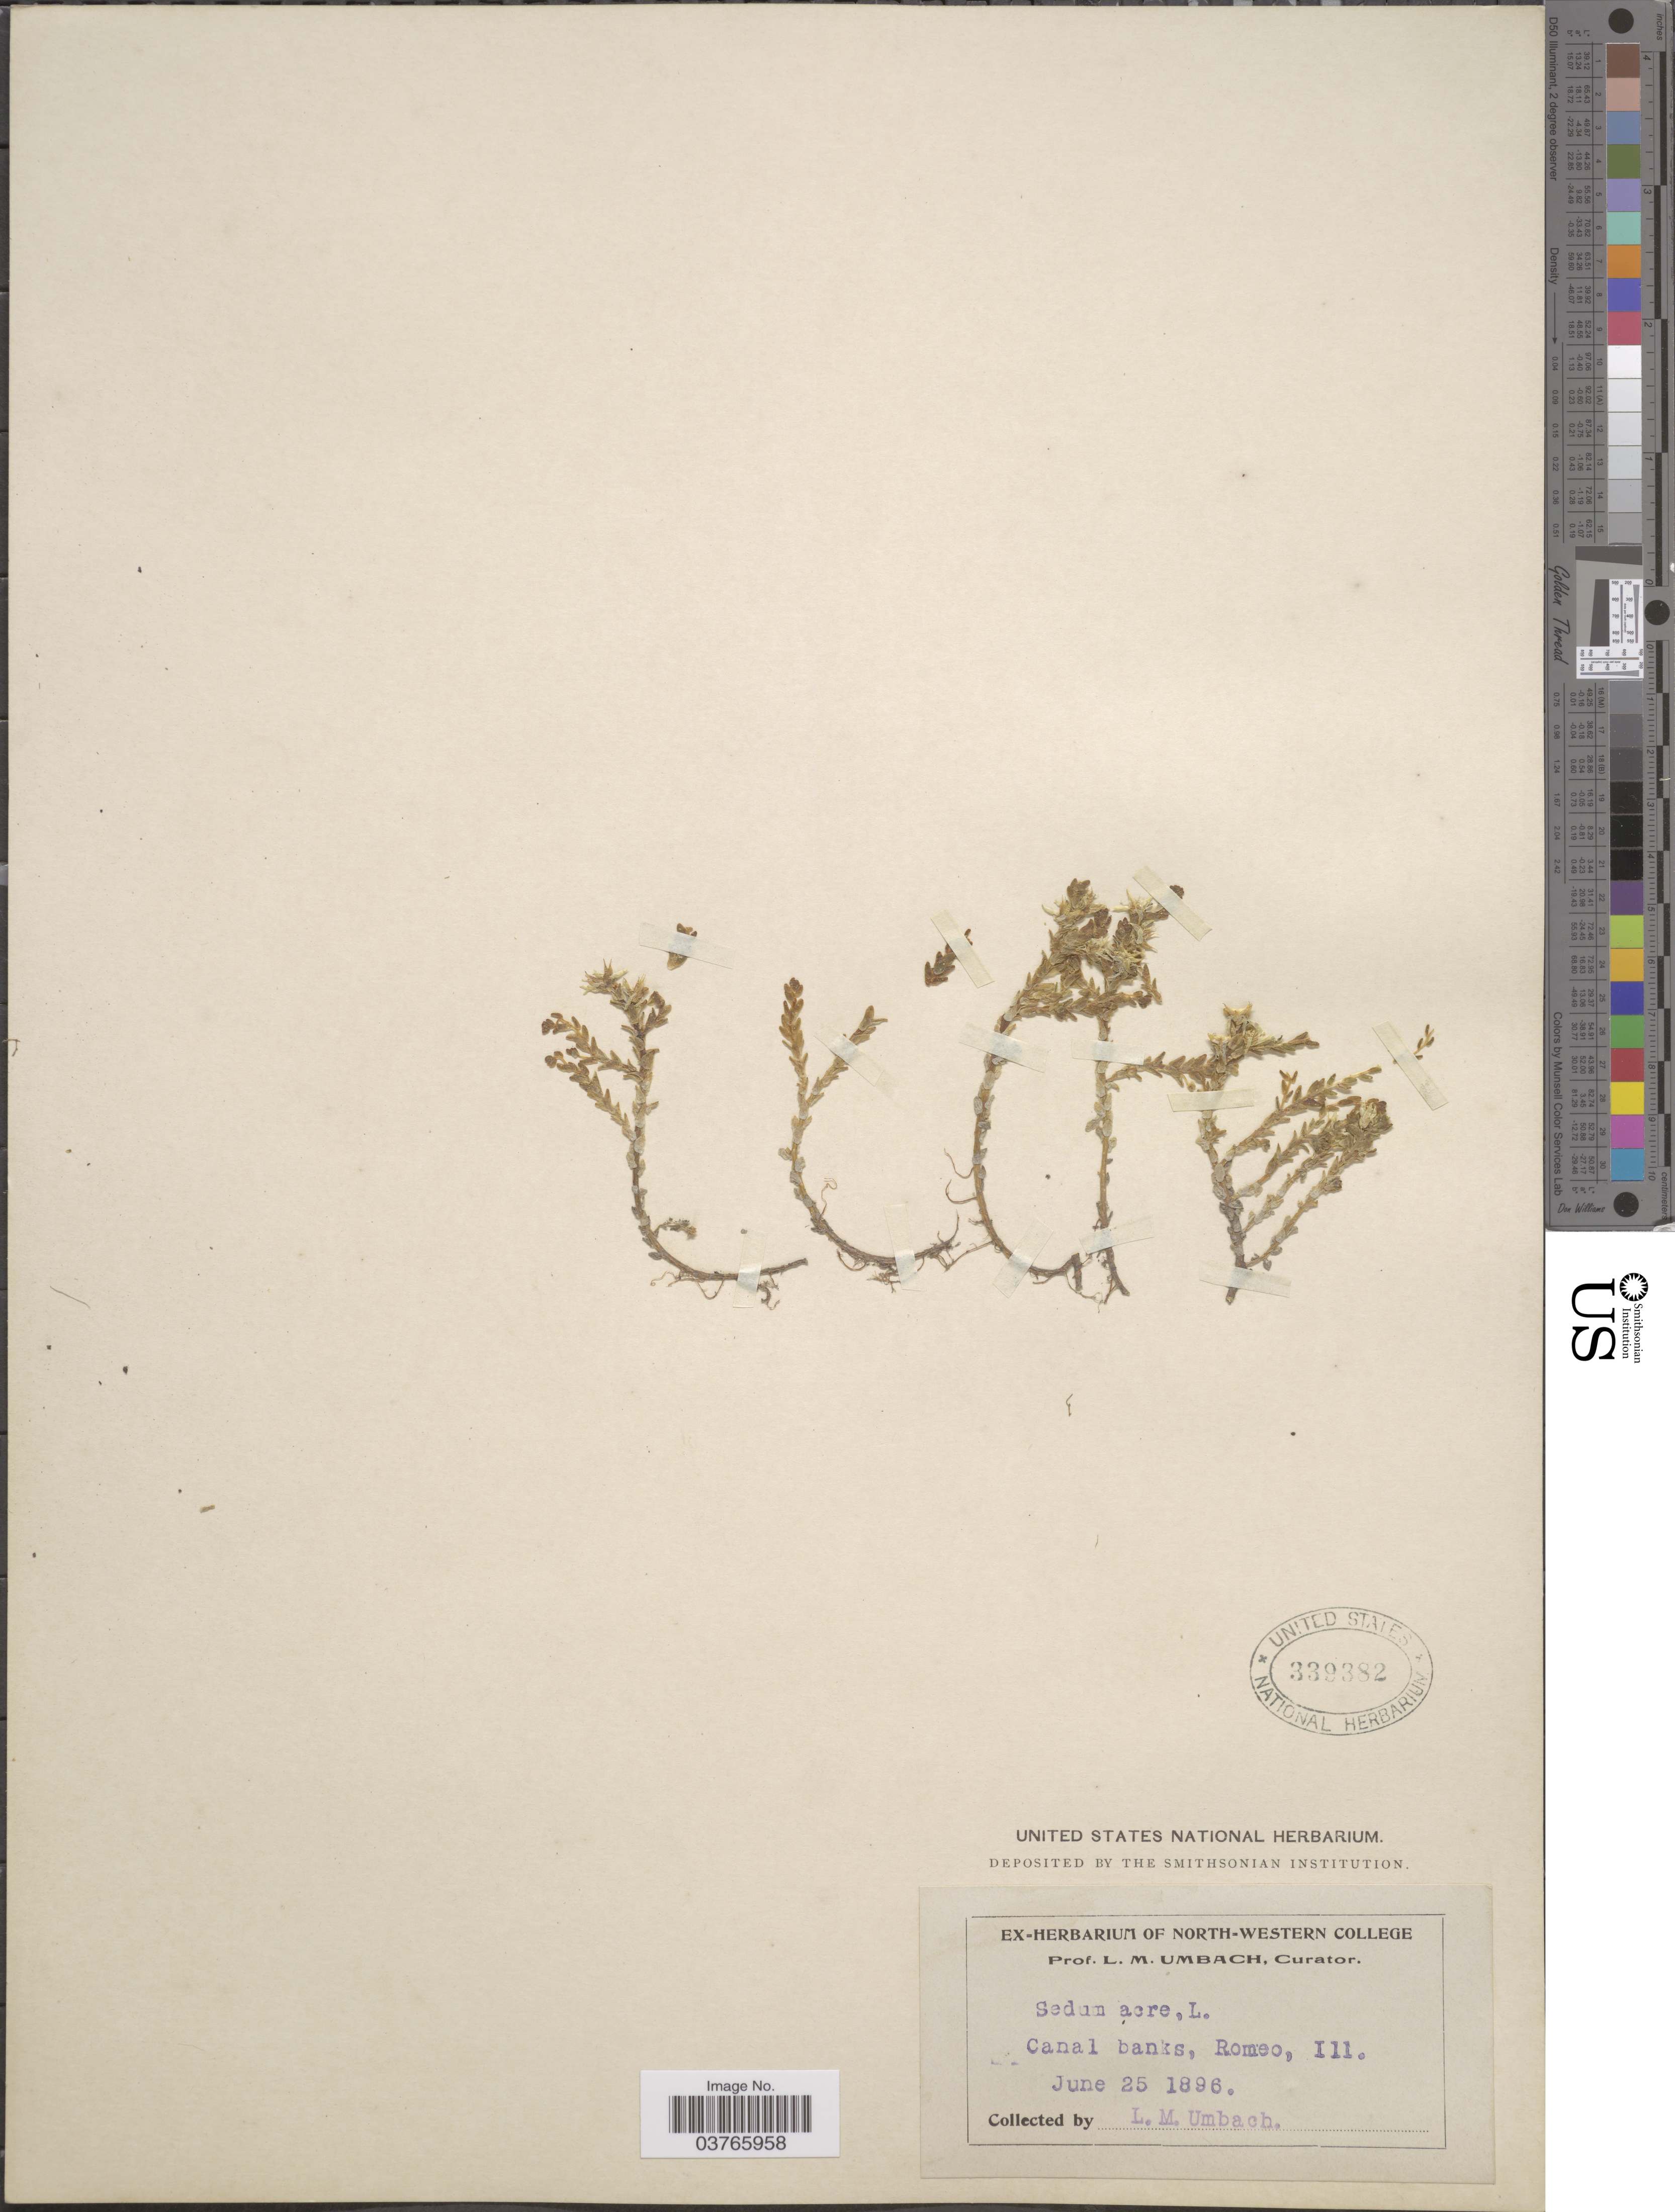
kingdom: Plantae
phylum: Tracheophyta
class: Magnoliopsida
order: Saxifragales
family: Crassulaceae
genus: Sedum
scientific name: Sedum acre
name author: L.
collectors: L. M. Umbach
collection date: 1896-06-25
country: United States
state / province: Illinois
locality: Canal banks, Romeo.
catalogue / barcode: US 339382